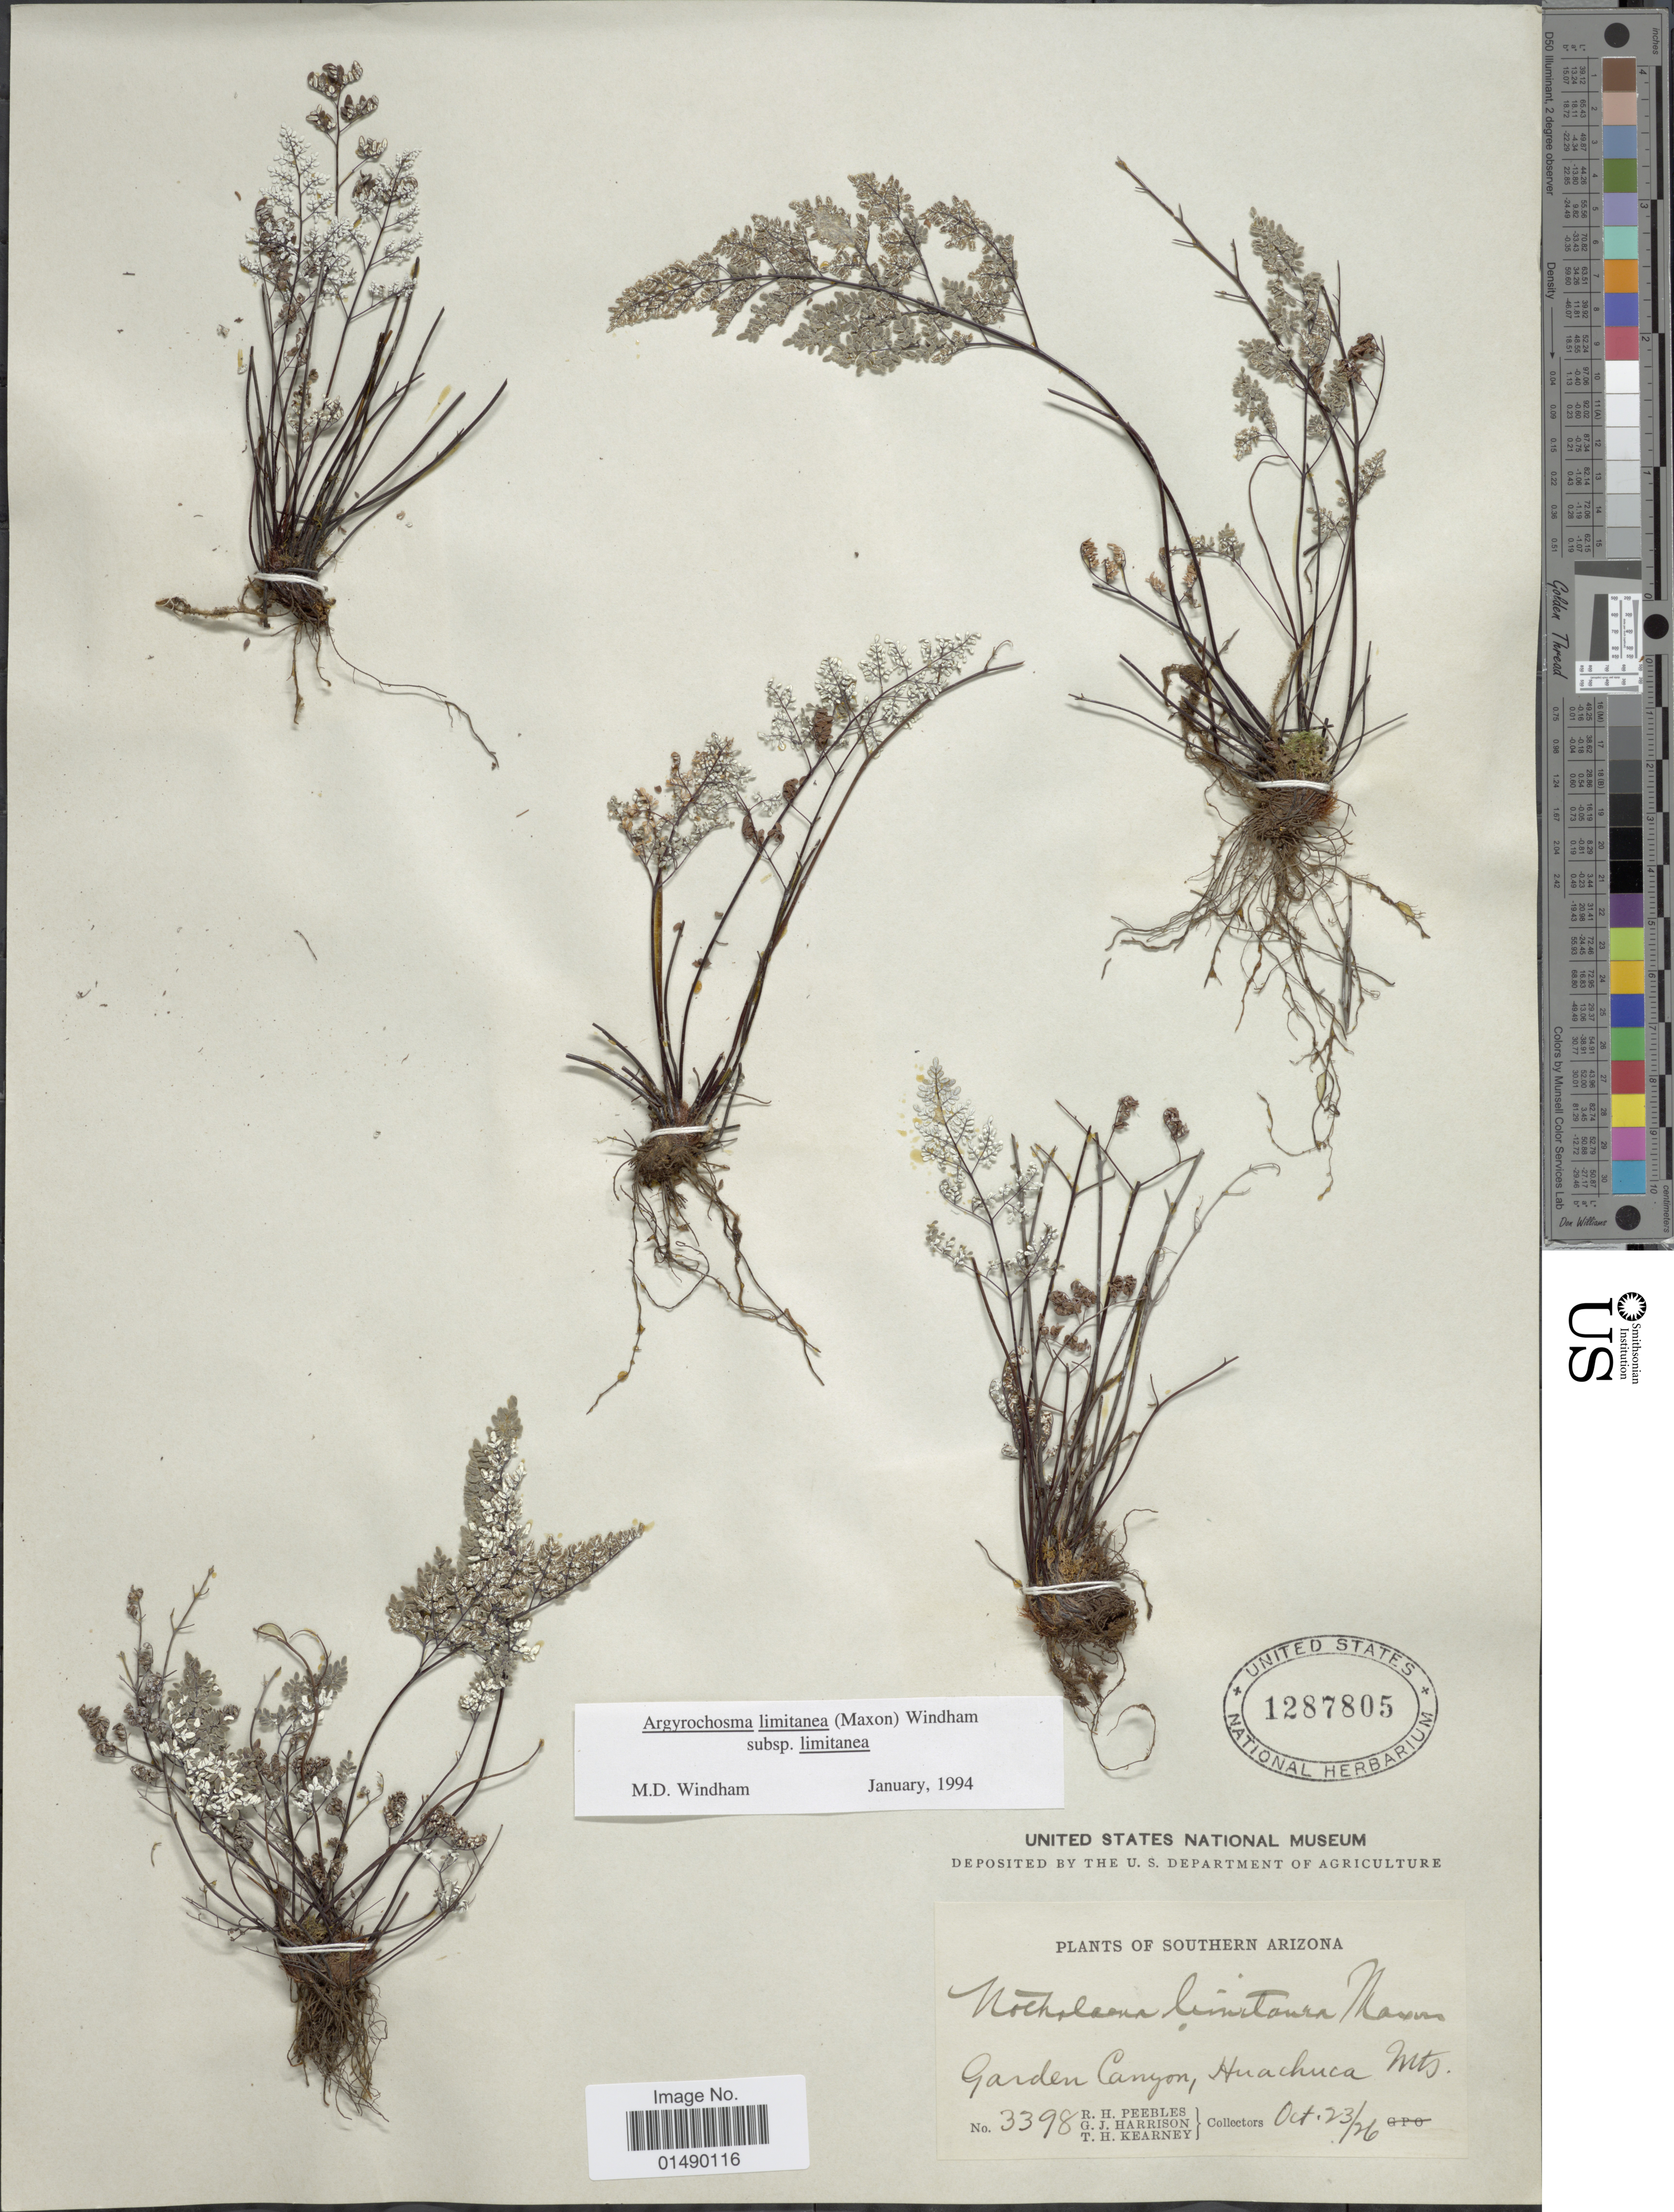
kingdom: Plantae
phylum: Tracheophyta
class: Polypodiopsida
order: Polypodiales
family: Pteridaceae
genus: Argyrochosma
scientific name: Argyrochosma limitanea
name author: (Maxon) Windham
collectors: R. H. Peebles, G. J. Harrison & T. H. Kearney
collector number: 3398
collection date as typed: Transcribed d/m/y: 23/10/26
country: United States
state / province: Arizona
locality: Southern Arizona, Garden Canyon, Huachuca Mts.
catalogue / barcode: US 1287805